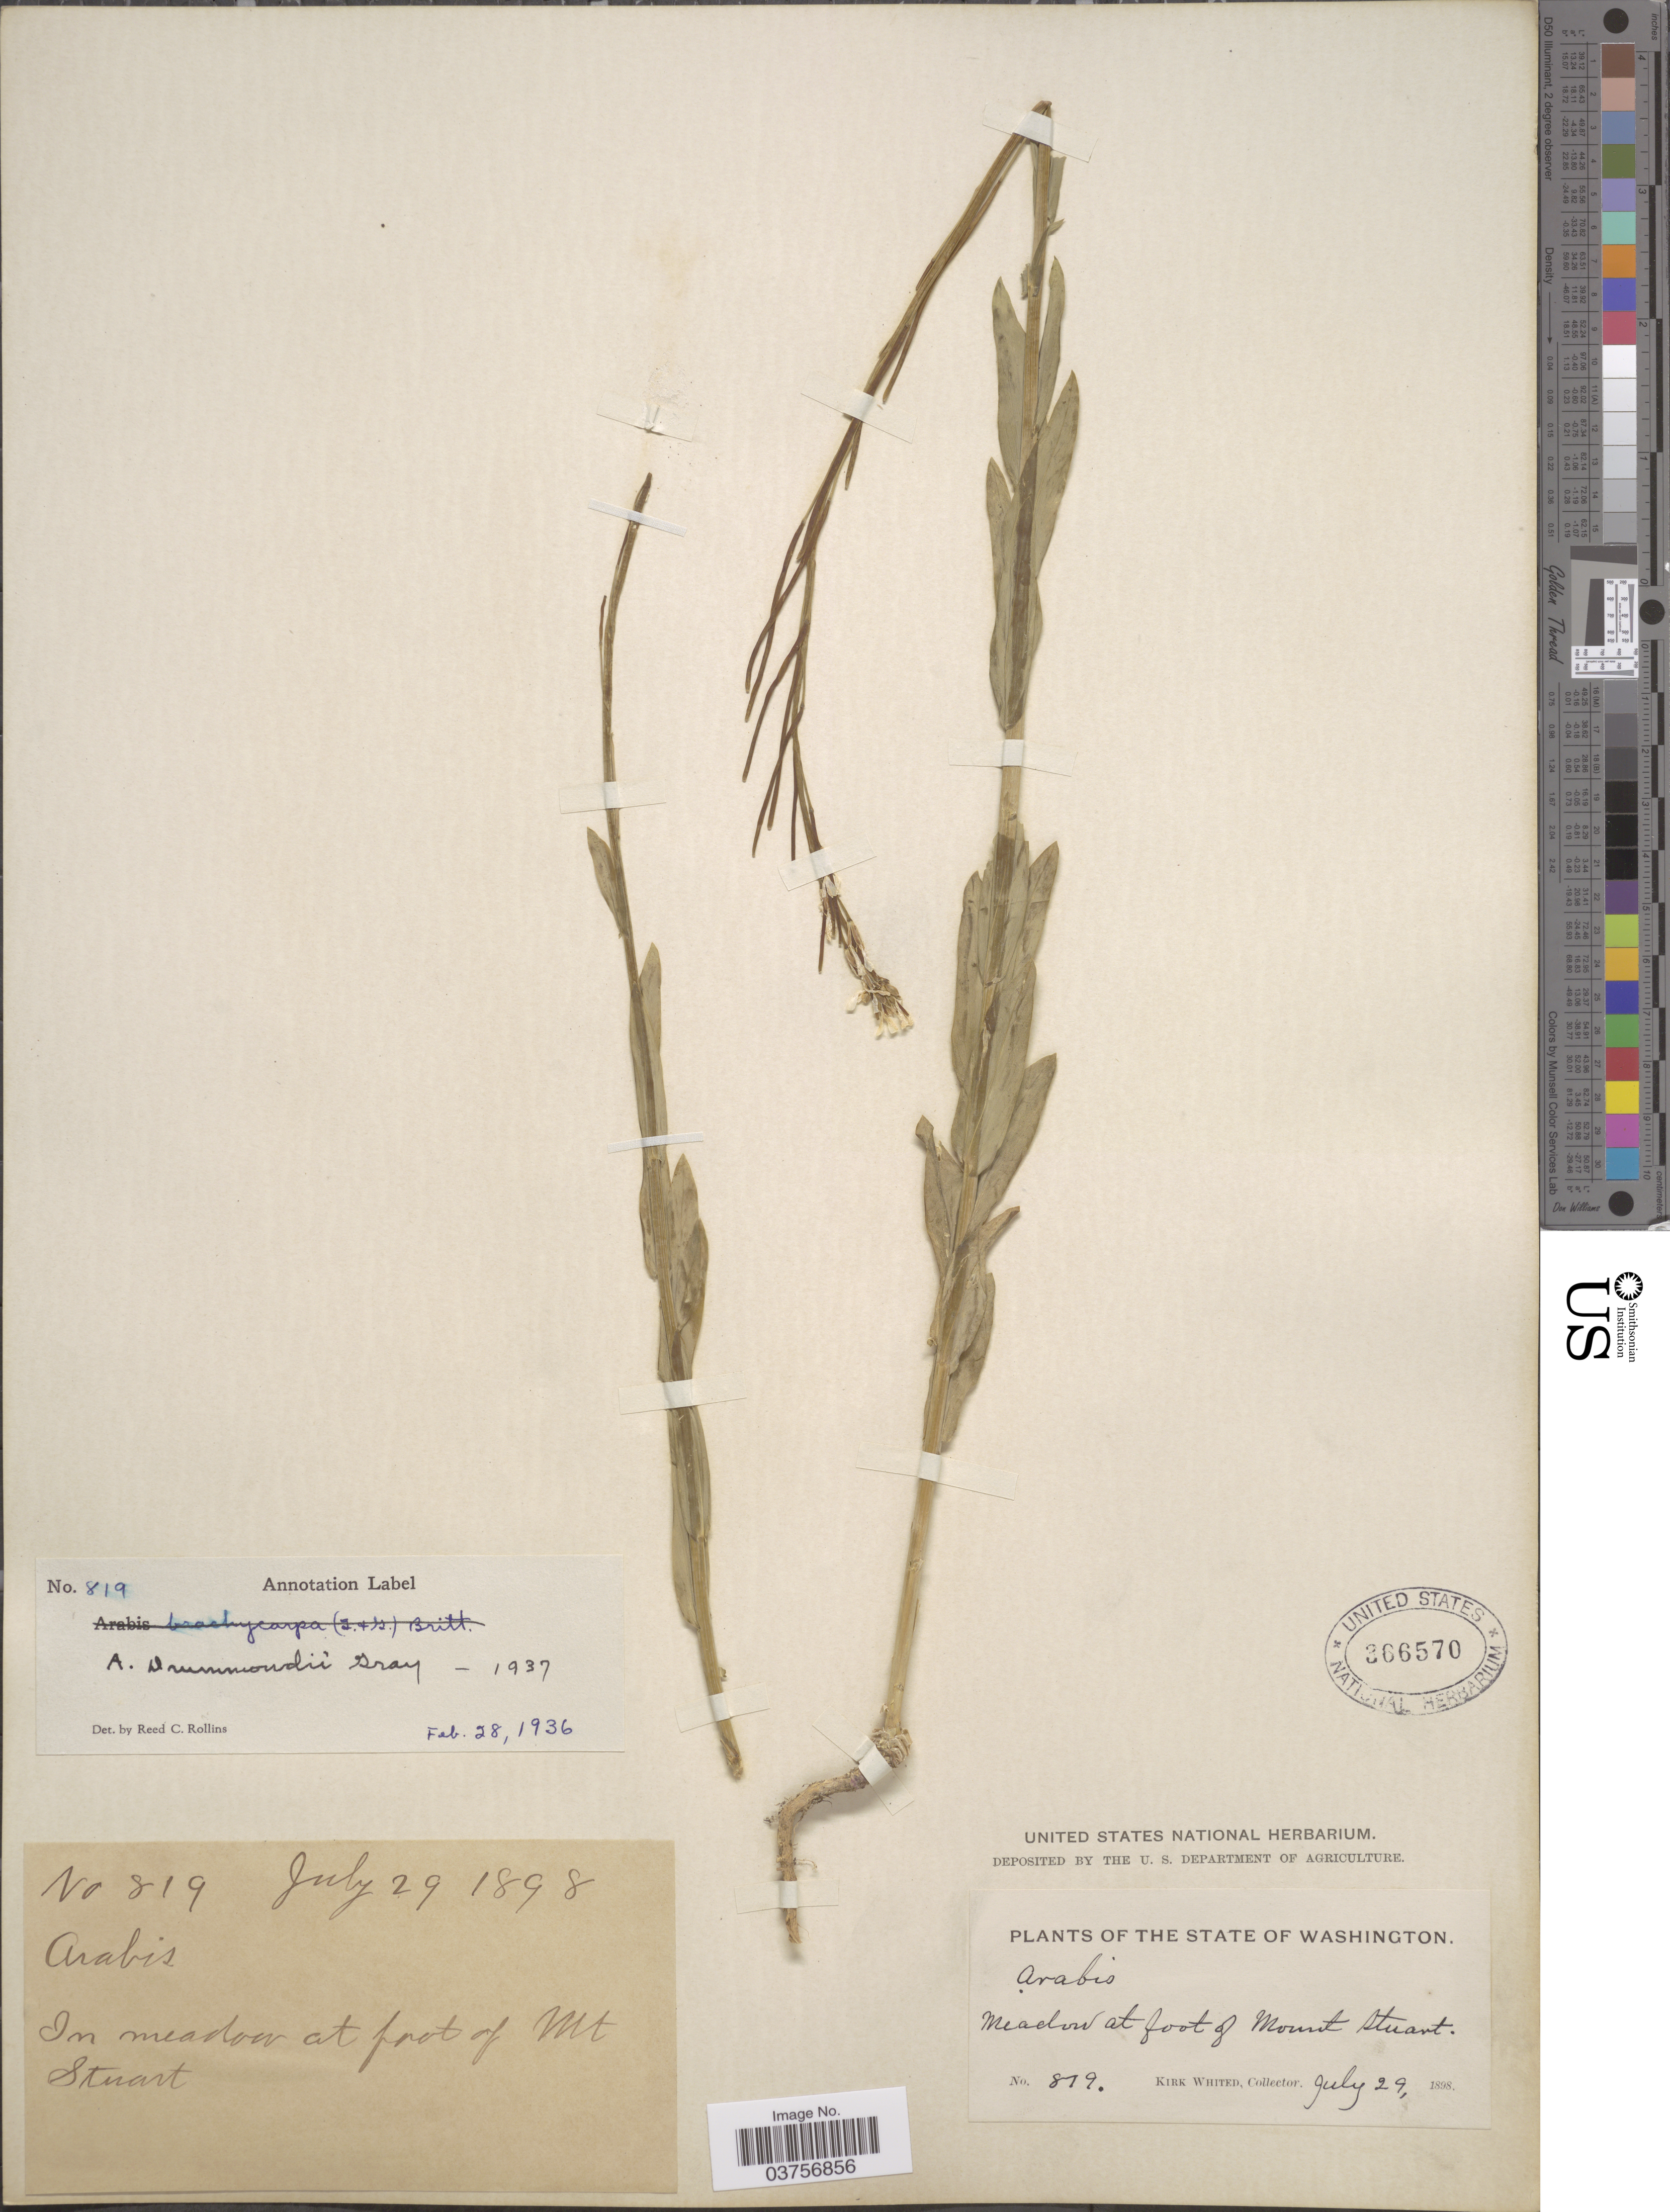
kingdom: Plantae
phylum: Tracheophyta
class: Magnoliopsida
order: Brassicales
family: Brassicaceae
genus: Arabis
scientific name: Arabis drummondii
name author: A. Gray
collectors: K. Whited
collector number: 819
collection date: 1898-07-29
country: United States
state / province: Washington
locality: In meadow at foot of Mount Stuart.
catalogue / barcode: US 366570